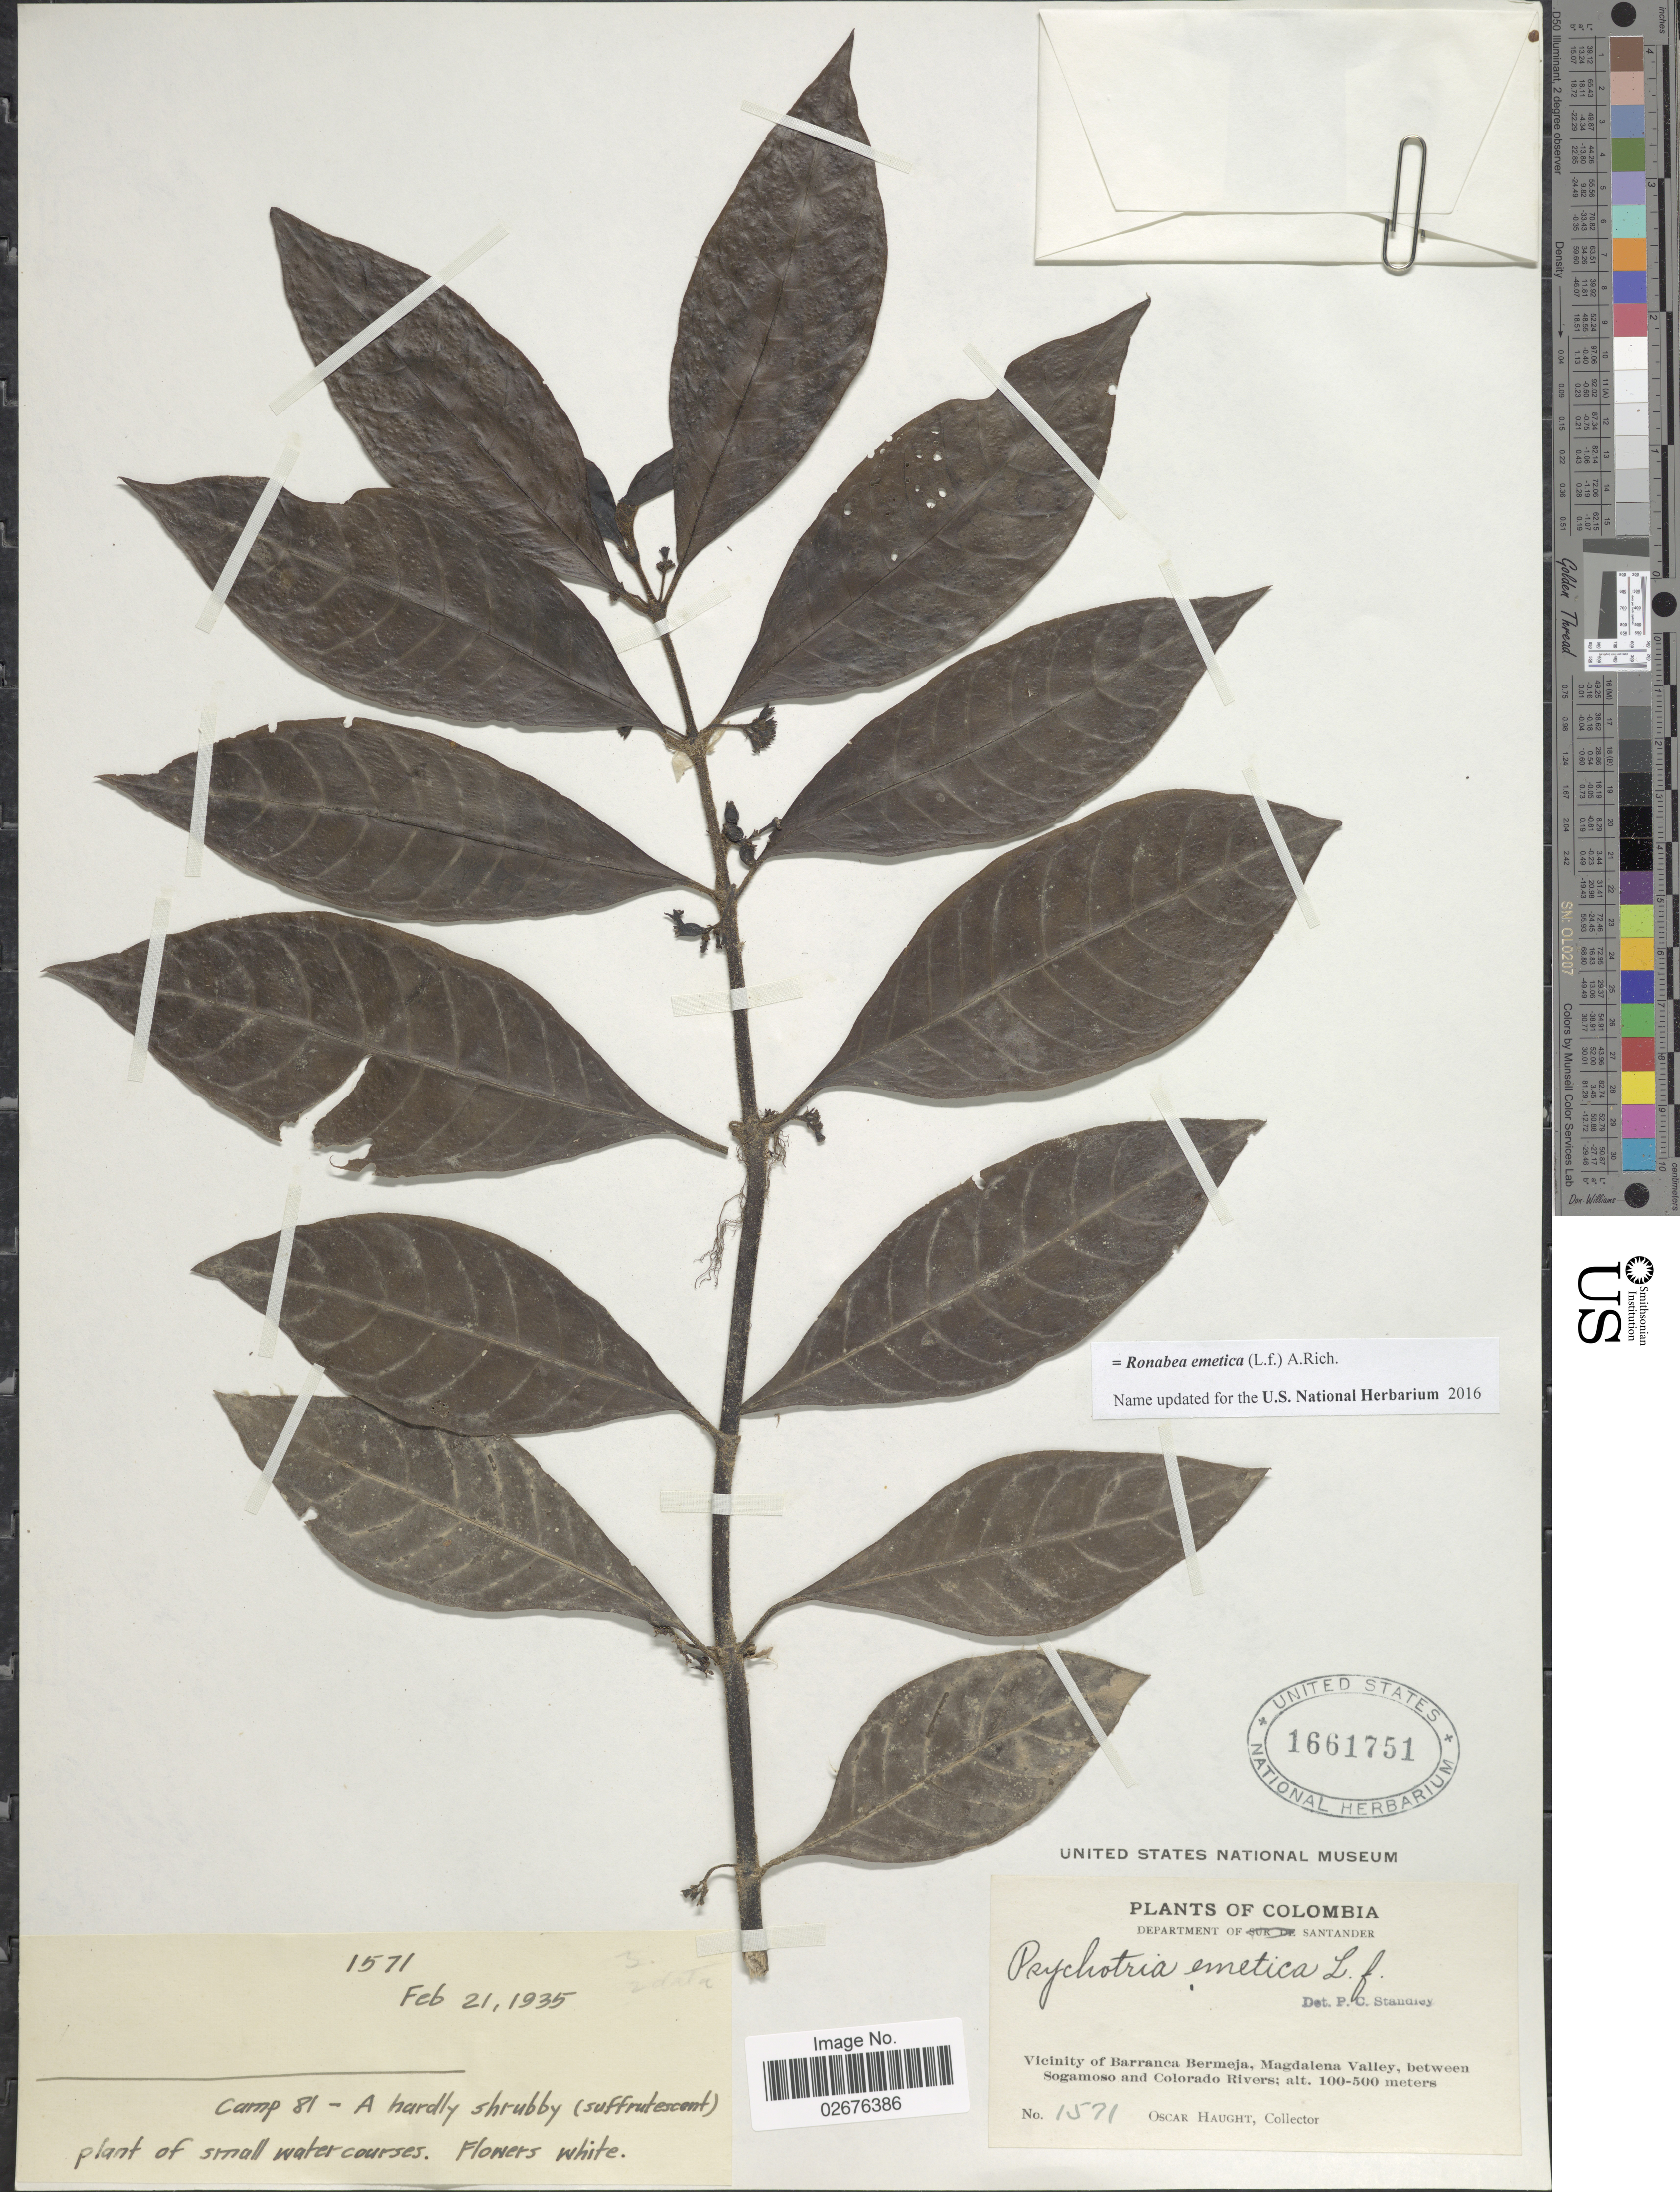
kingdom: Plantae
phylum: Tracheophyta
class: Magnoliopsida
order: Gentianales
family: Rubiaceae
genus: Ronabea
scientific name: Ronabea emetica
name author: (L. f.) A. Rich.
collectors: O. L. Haught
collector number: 1571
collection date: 1935-02-21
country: Colombia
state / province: Santander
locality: Vicinity of Barranca Bermeja, Magdalena Valley, between Sogamoso and Colorado Rivers. Camp 81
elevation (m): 100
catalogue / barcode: US 1661751